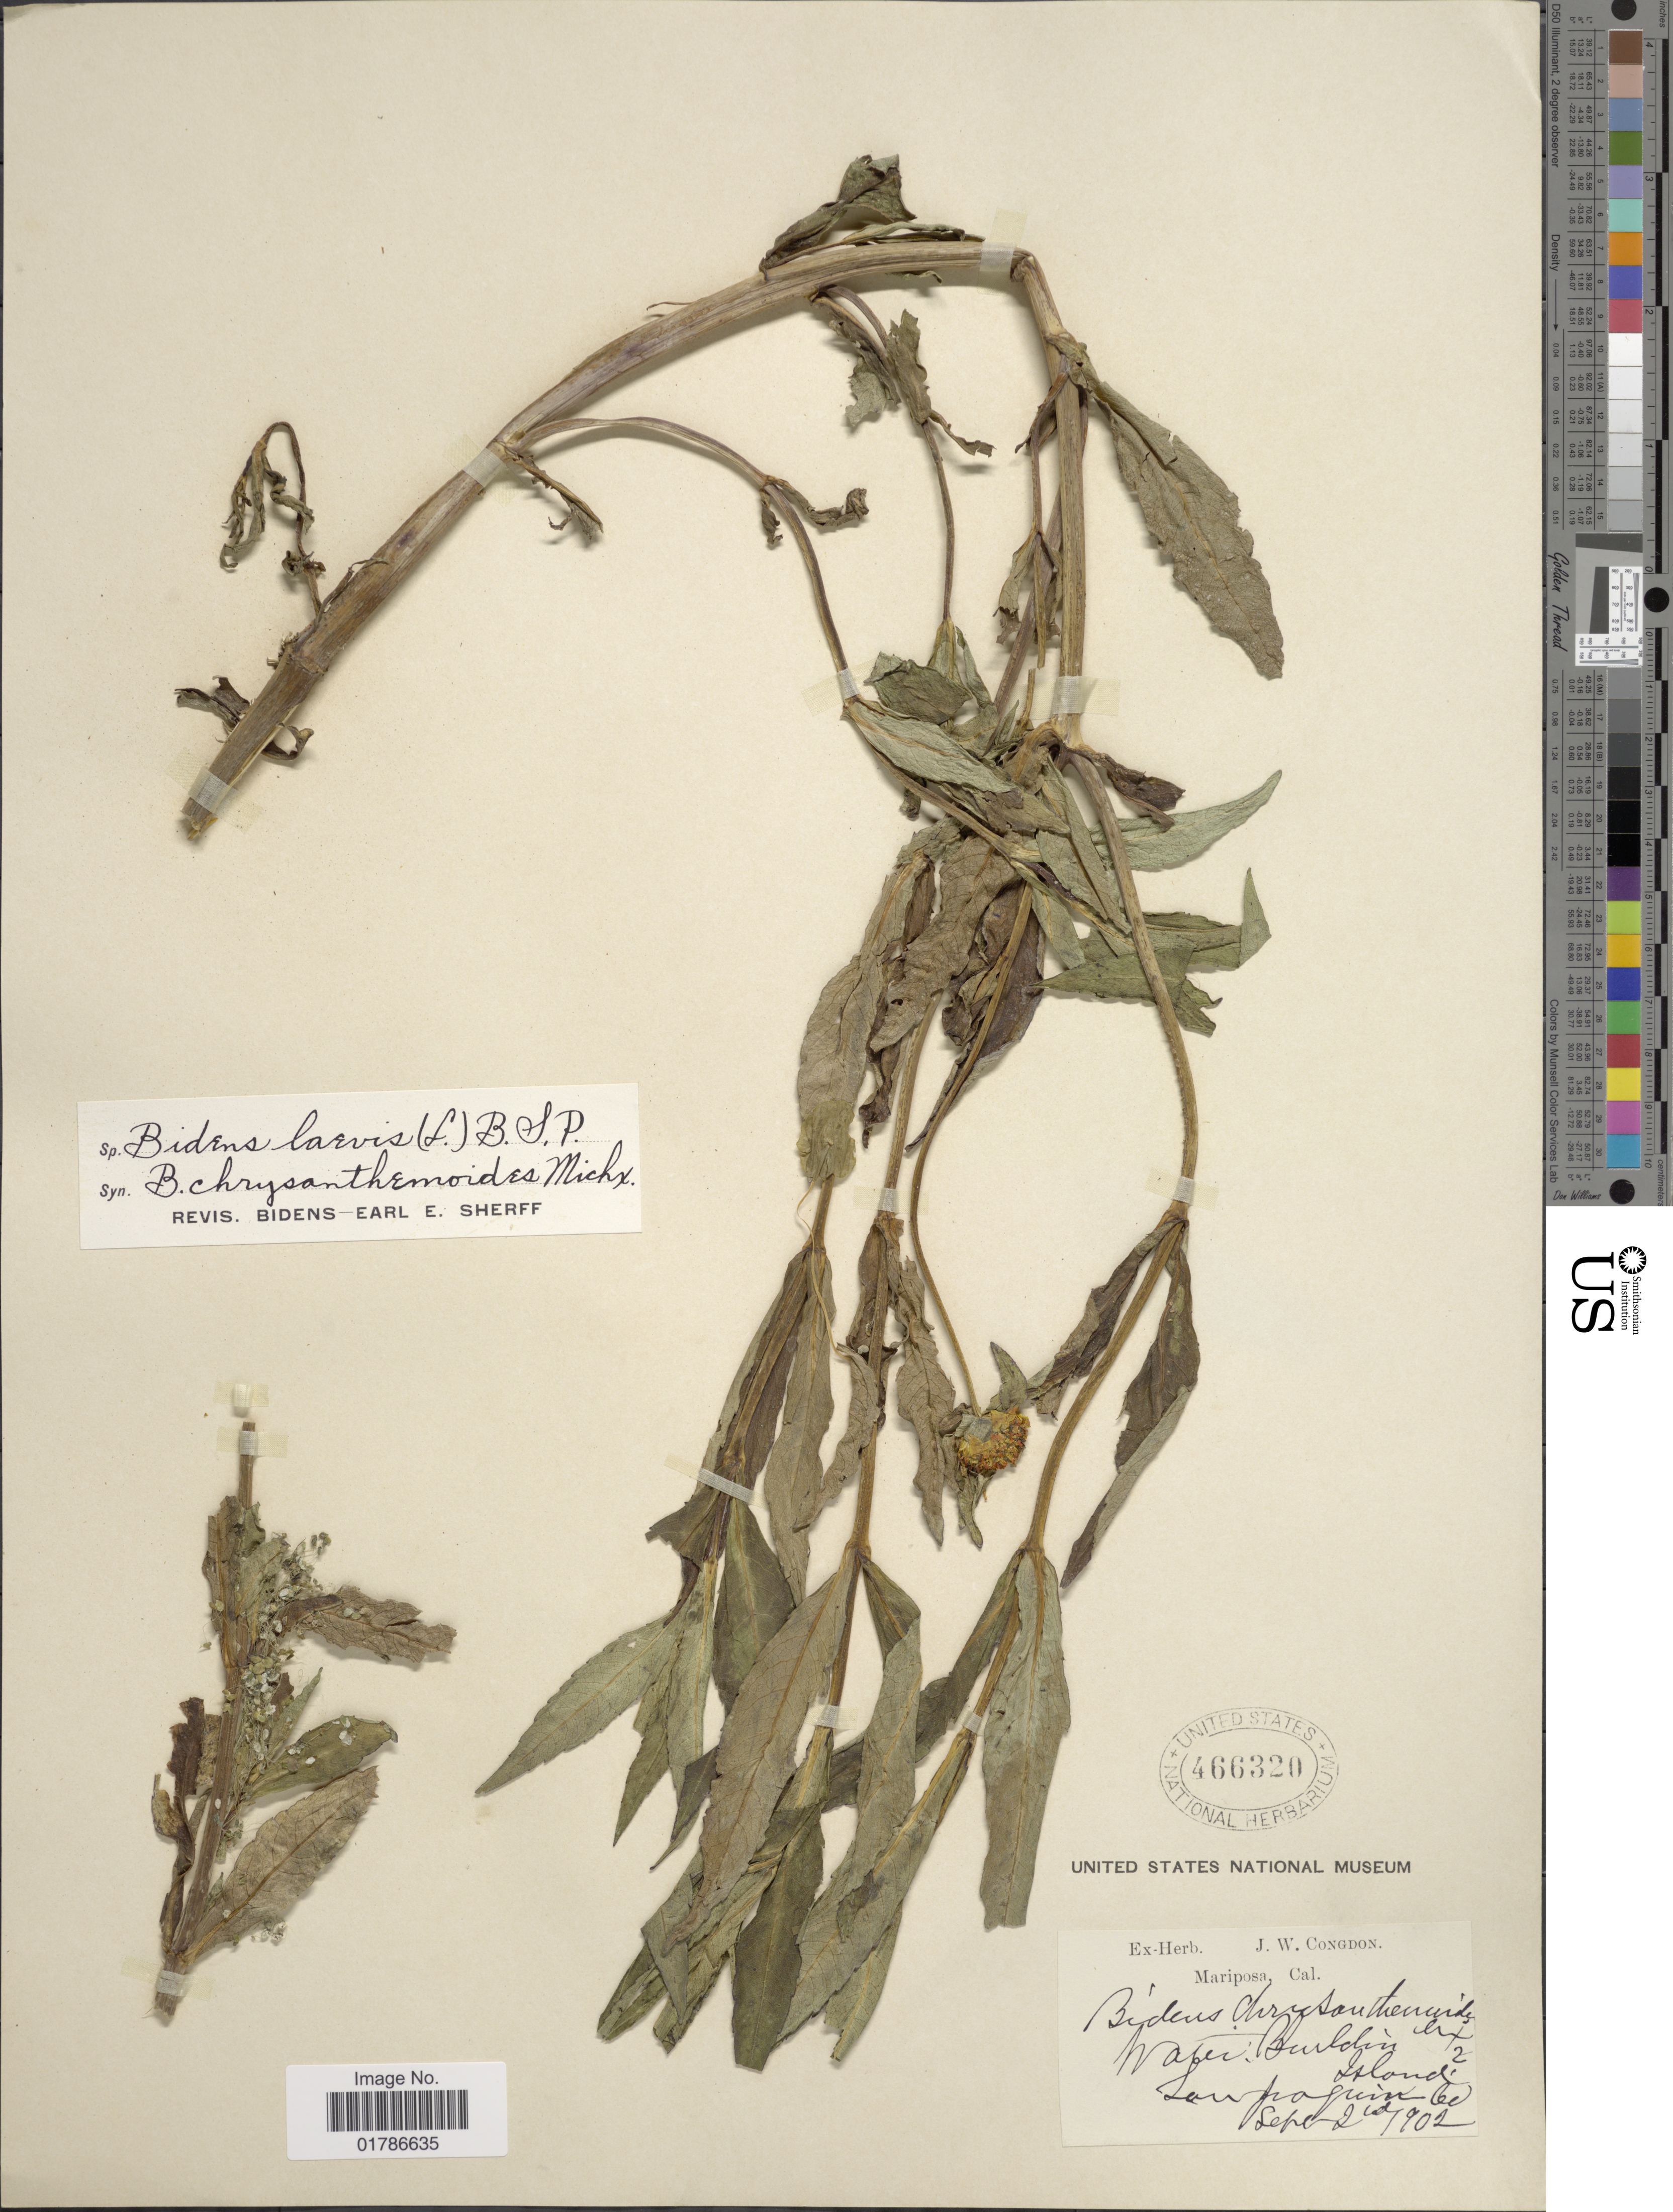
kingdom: Plantae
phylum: Tracheophyta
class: Magnoliopsida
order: Asterales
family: Asteraceae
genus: Bidens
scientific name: Bidens laevis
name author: (L.) Britton, Stearns & Poggenb.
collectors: J. W. Congdon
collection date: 1902-09-02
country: United States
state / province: California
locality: Buldin Island, Laupaquin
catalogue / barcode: US 466320